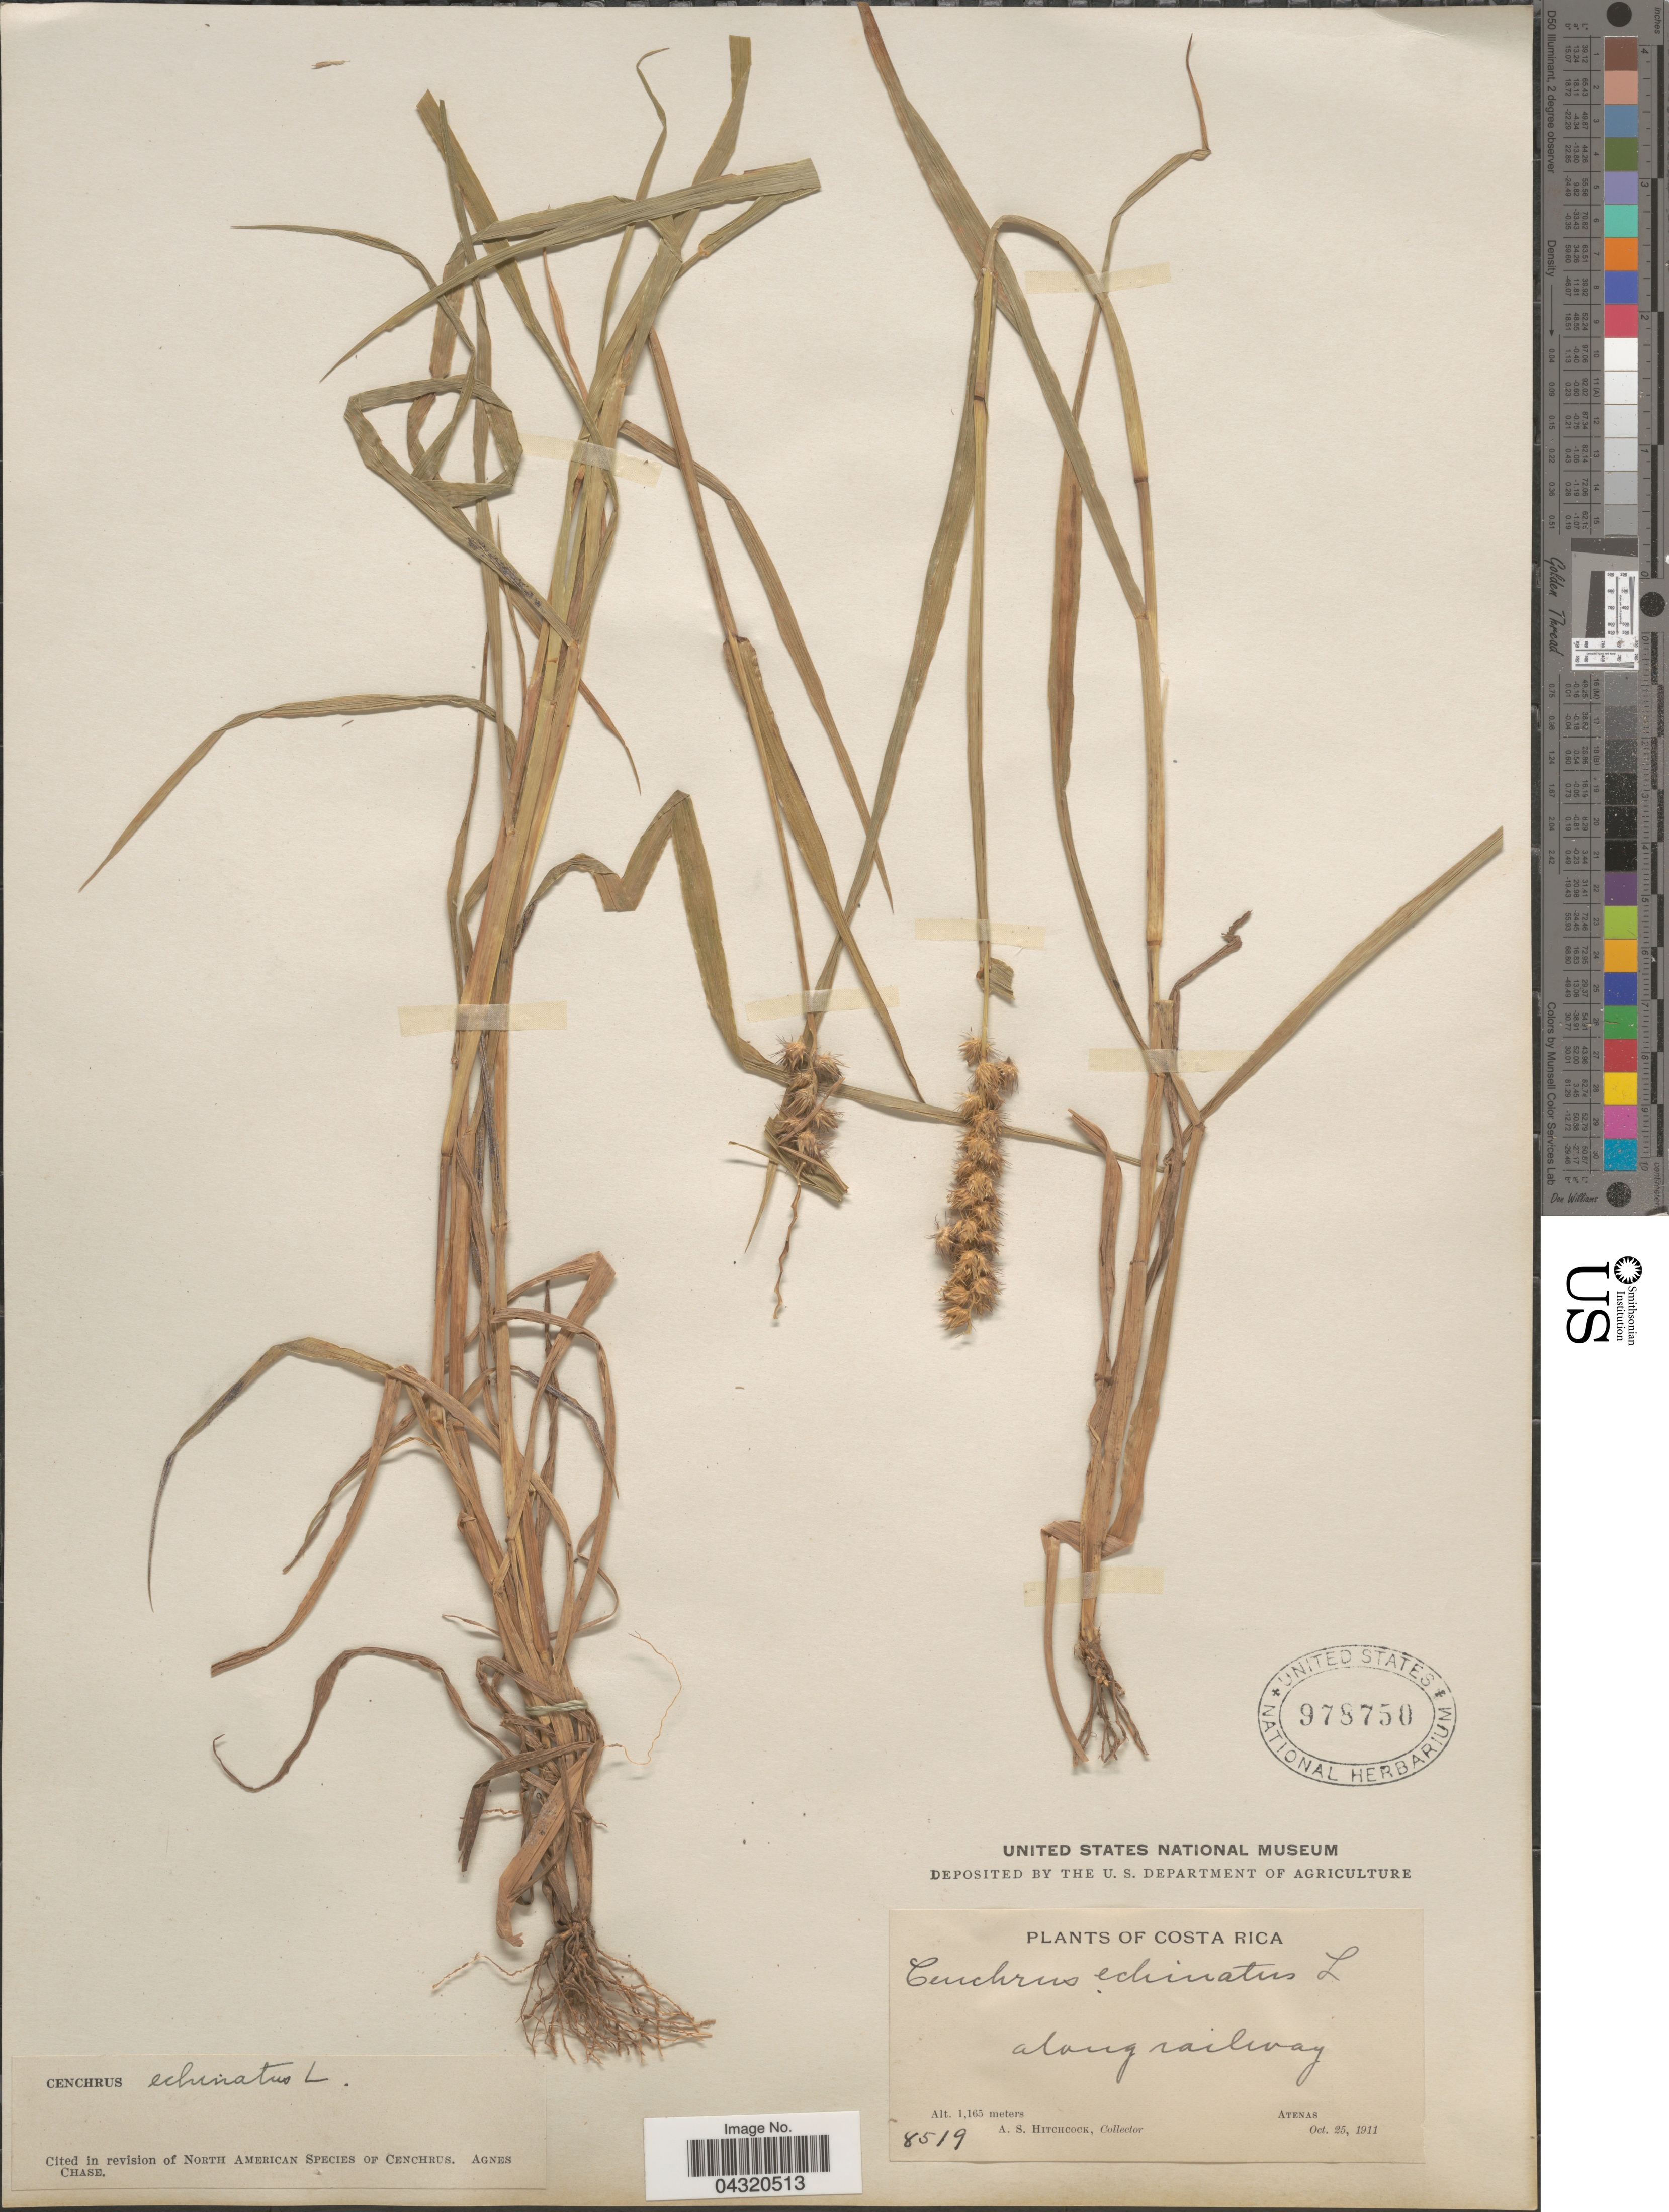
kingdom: Plantae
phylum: Tracheophyta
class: Liliopsida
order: Poales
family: Poaceae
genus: Cenchrus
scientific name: Cenchrus echinatus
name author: L.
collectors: A. S. Hitchcock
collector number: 8519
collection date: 1911-10-25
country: Costa Rica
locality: Along rail way. Atenas.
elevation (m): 1165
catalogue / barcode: US 978750